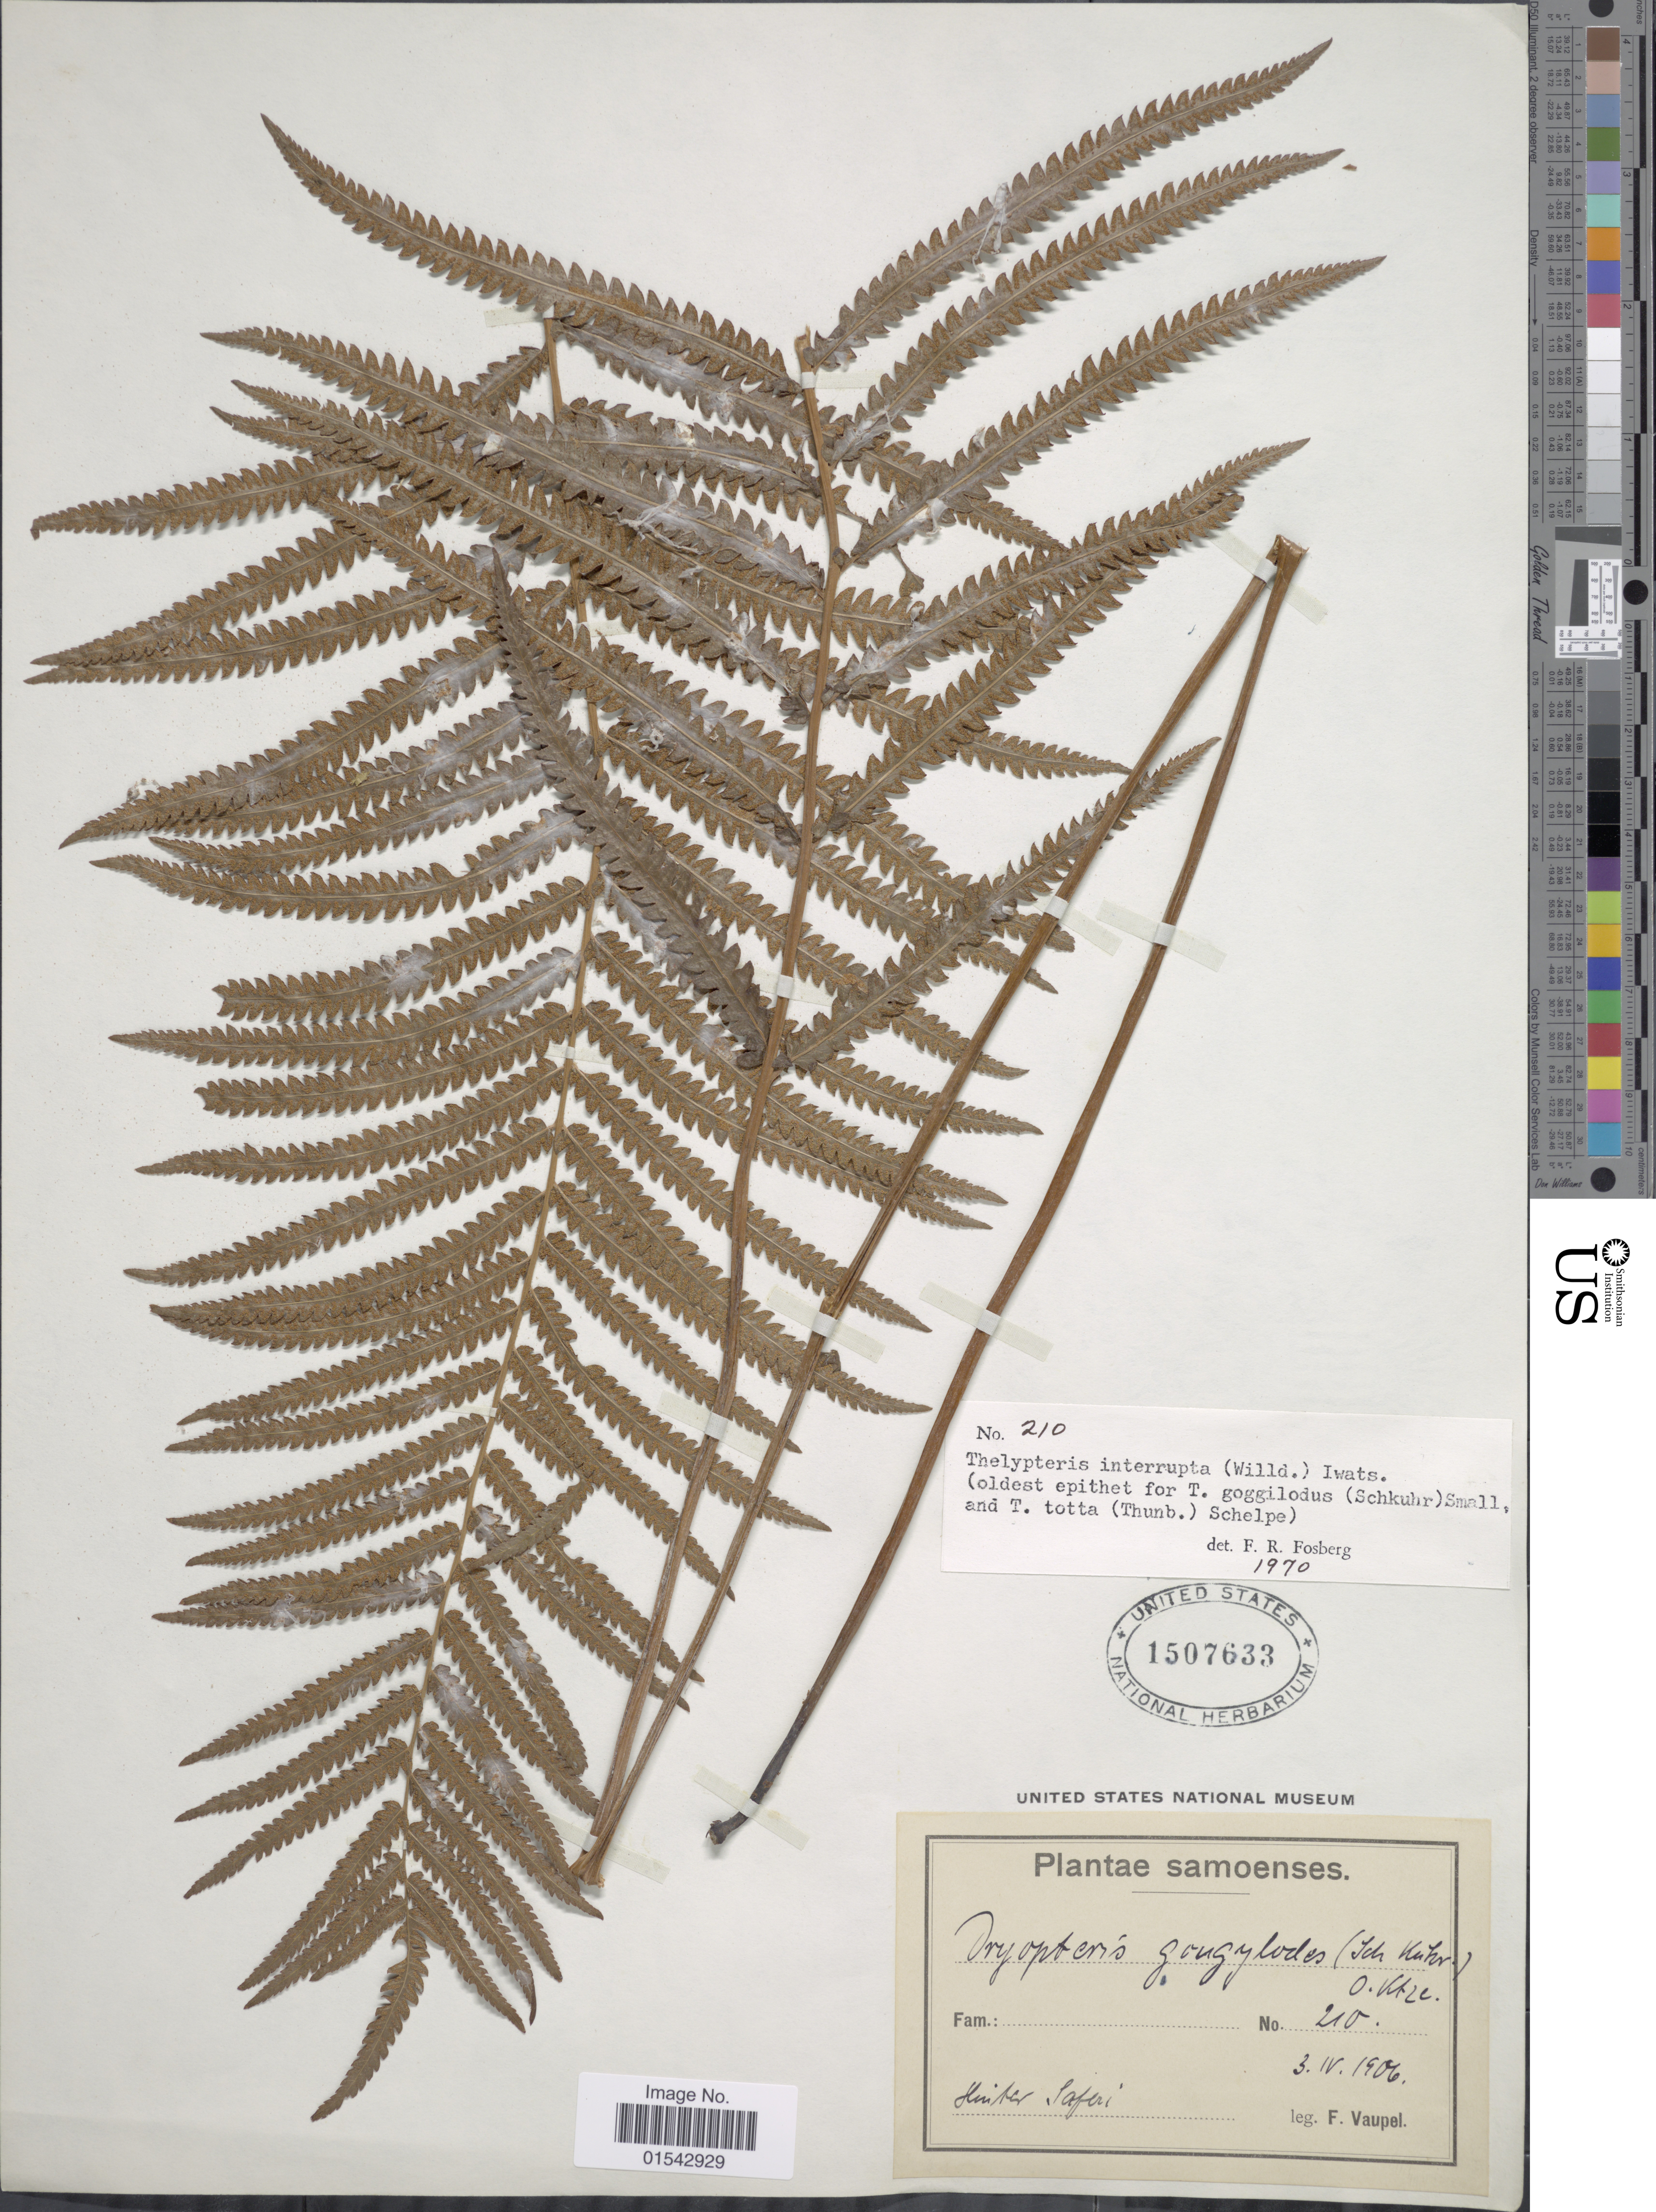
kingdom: Plantae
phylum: Tracheophyta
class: Polypodiopsida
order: Polypodiales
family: Thelypteridaceae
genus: Cyclosorus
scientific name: Cyclosorus interruptus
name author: (Willd.) H. Itô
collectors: F. Vaupel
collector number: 210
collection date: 1906-04-03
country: Samoa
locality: Samoenses, Kuiter, Saferi [interpreted]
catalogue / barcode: US 1507633